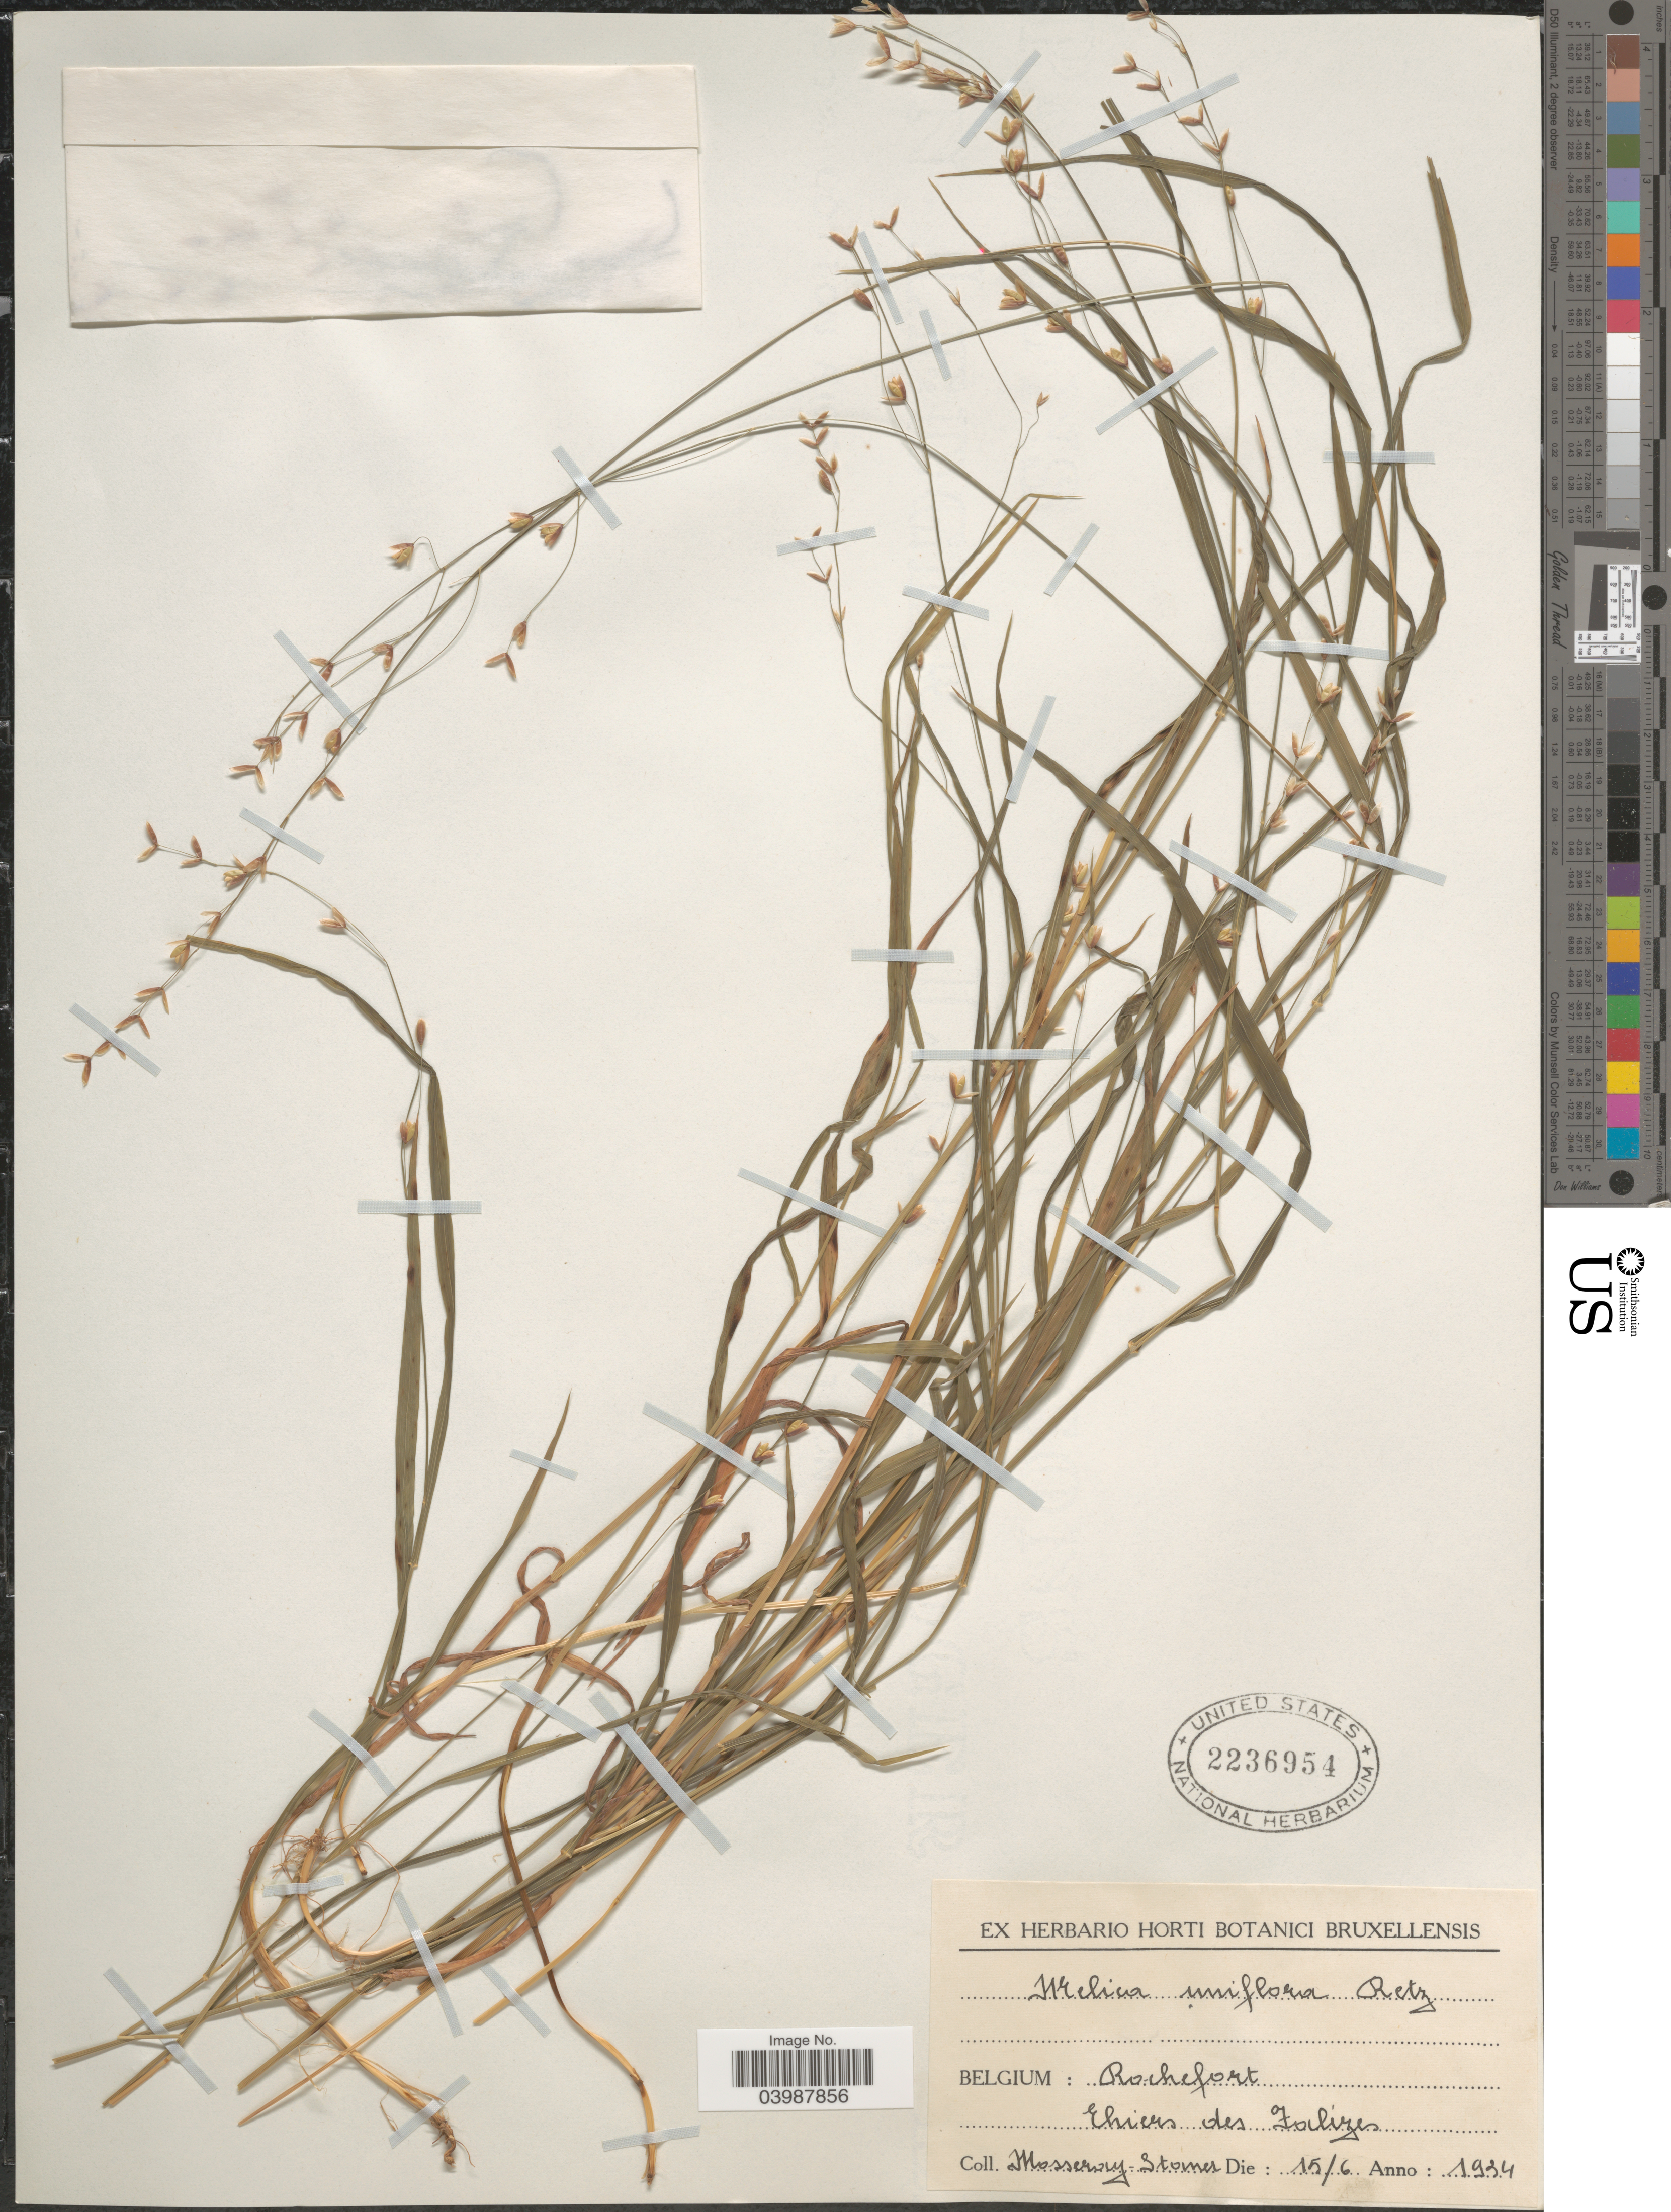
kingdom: Plantae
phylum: Tracheophyta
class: Liliopsida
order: Poales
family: Poaceae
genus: Melica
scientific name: Melica uniflora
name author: Retz.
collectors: Mosseray & Stomer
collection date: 1934-06-15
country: Belgium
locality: Rochefort. Ehiers des Falizes. [interpreted]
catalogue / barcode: US 2236954